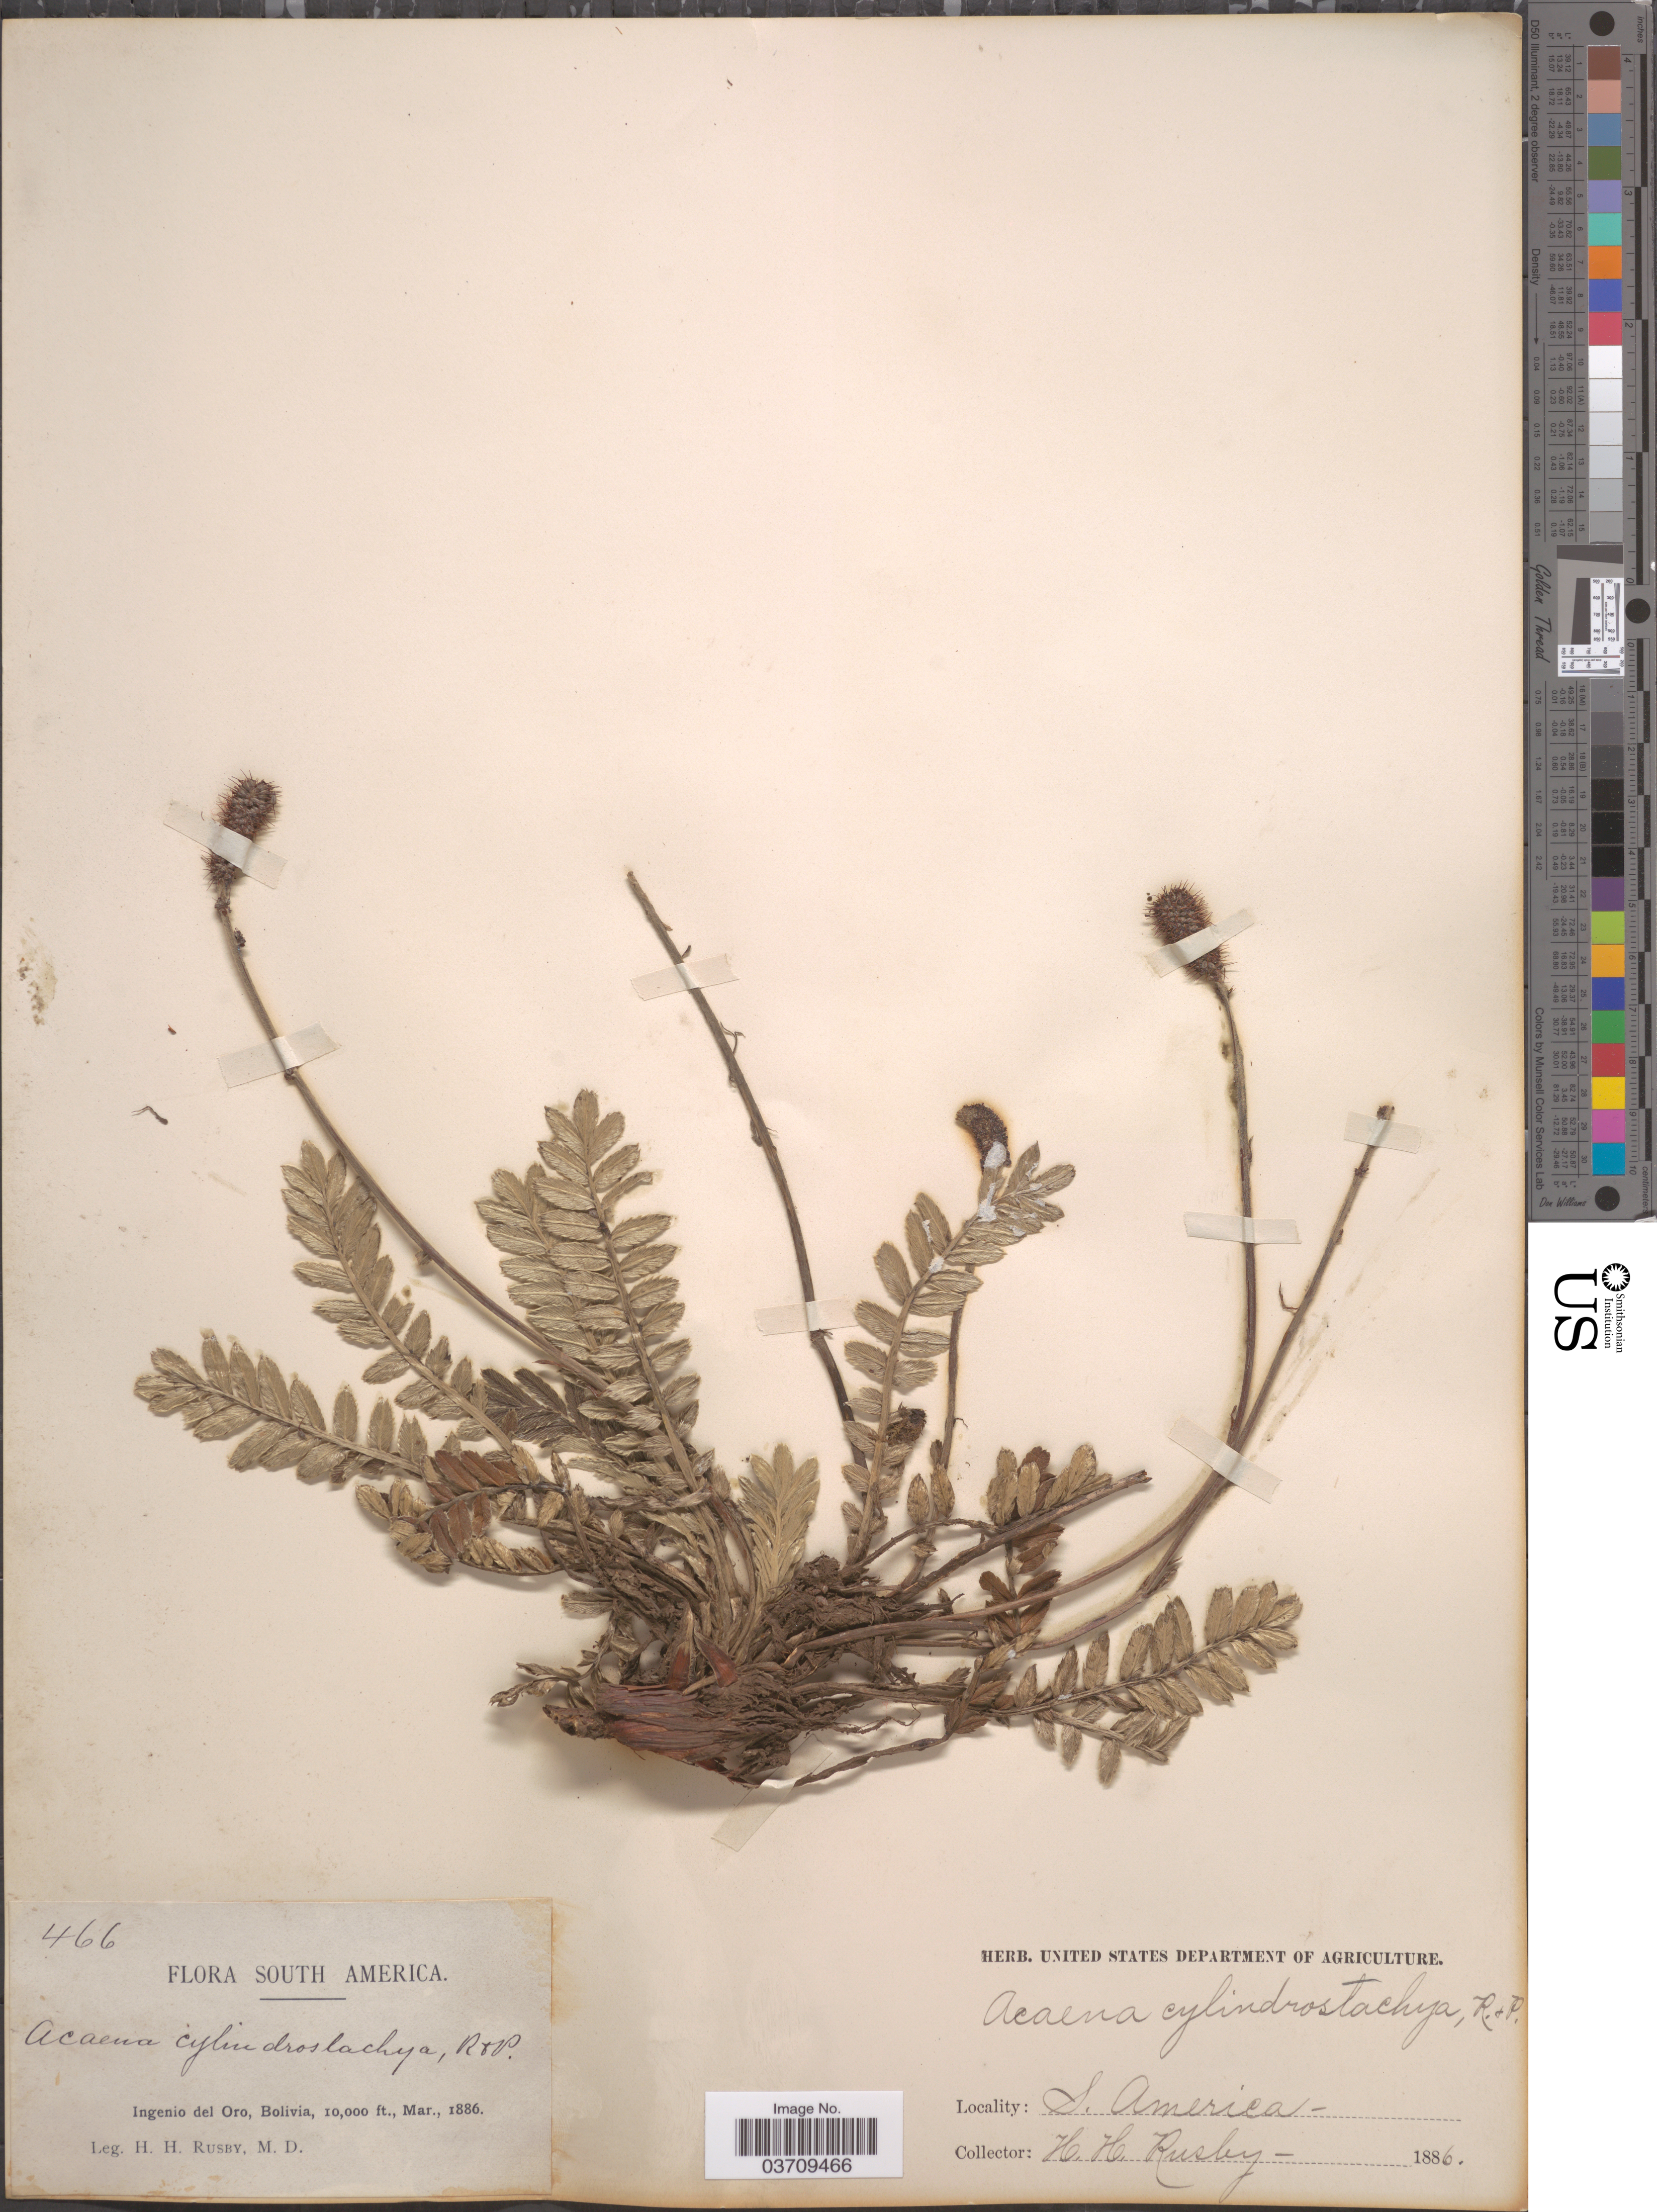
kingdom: Plantae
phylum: Tracheophyta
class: Magnoliopsida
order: Rosales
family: Rosaceae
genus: Acaena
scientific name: Acaena cylindristachya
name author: Ruiz & Pav.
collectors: H. H. Rusby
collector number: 466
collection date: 1886-03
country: Bolivia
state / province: Potosí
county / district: Potasí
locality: Ingenio del Oro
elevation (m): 3048